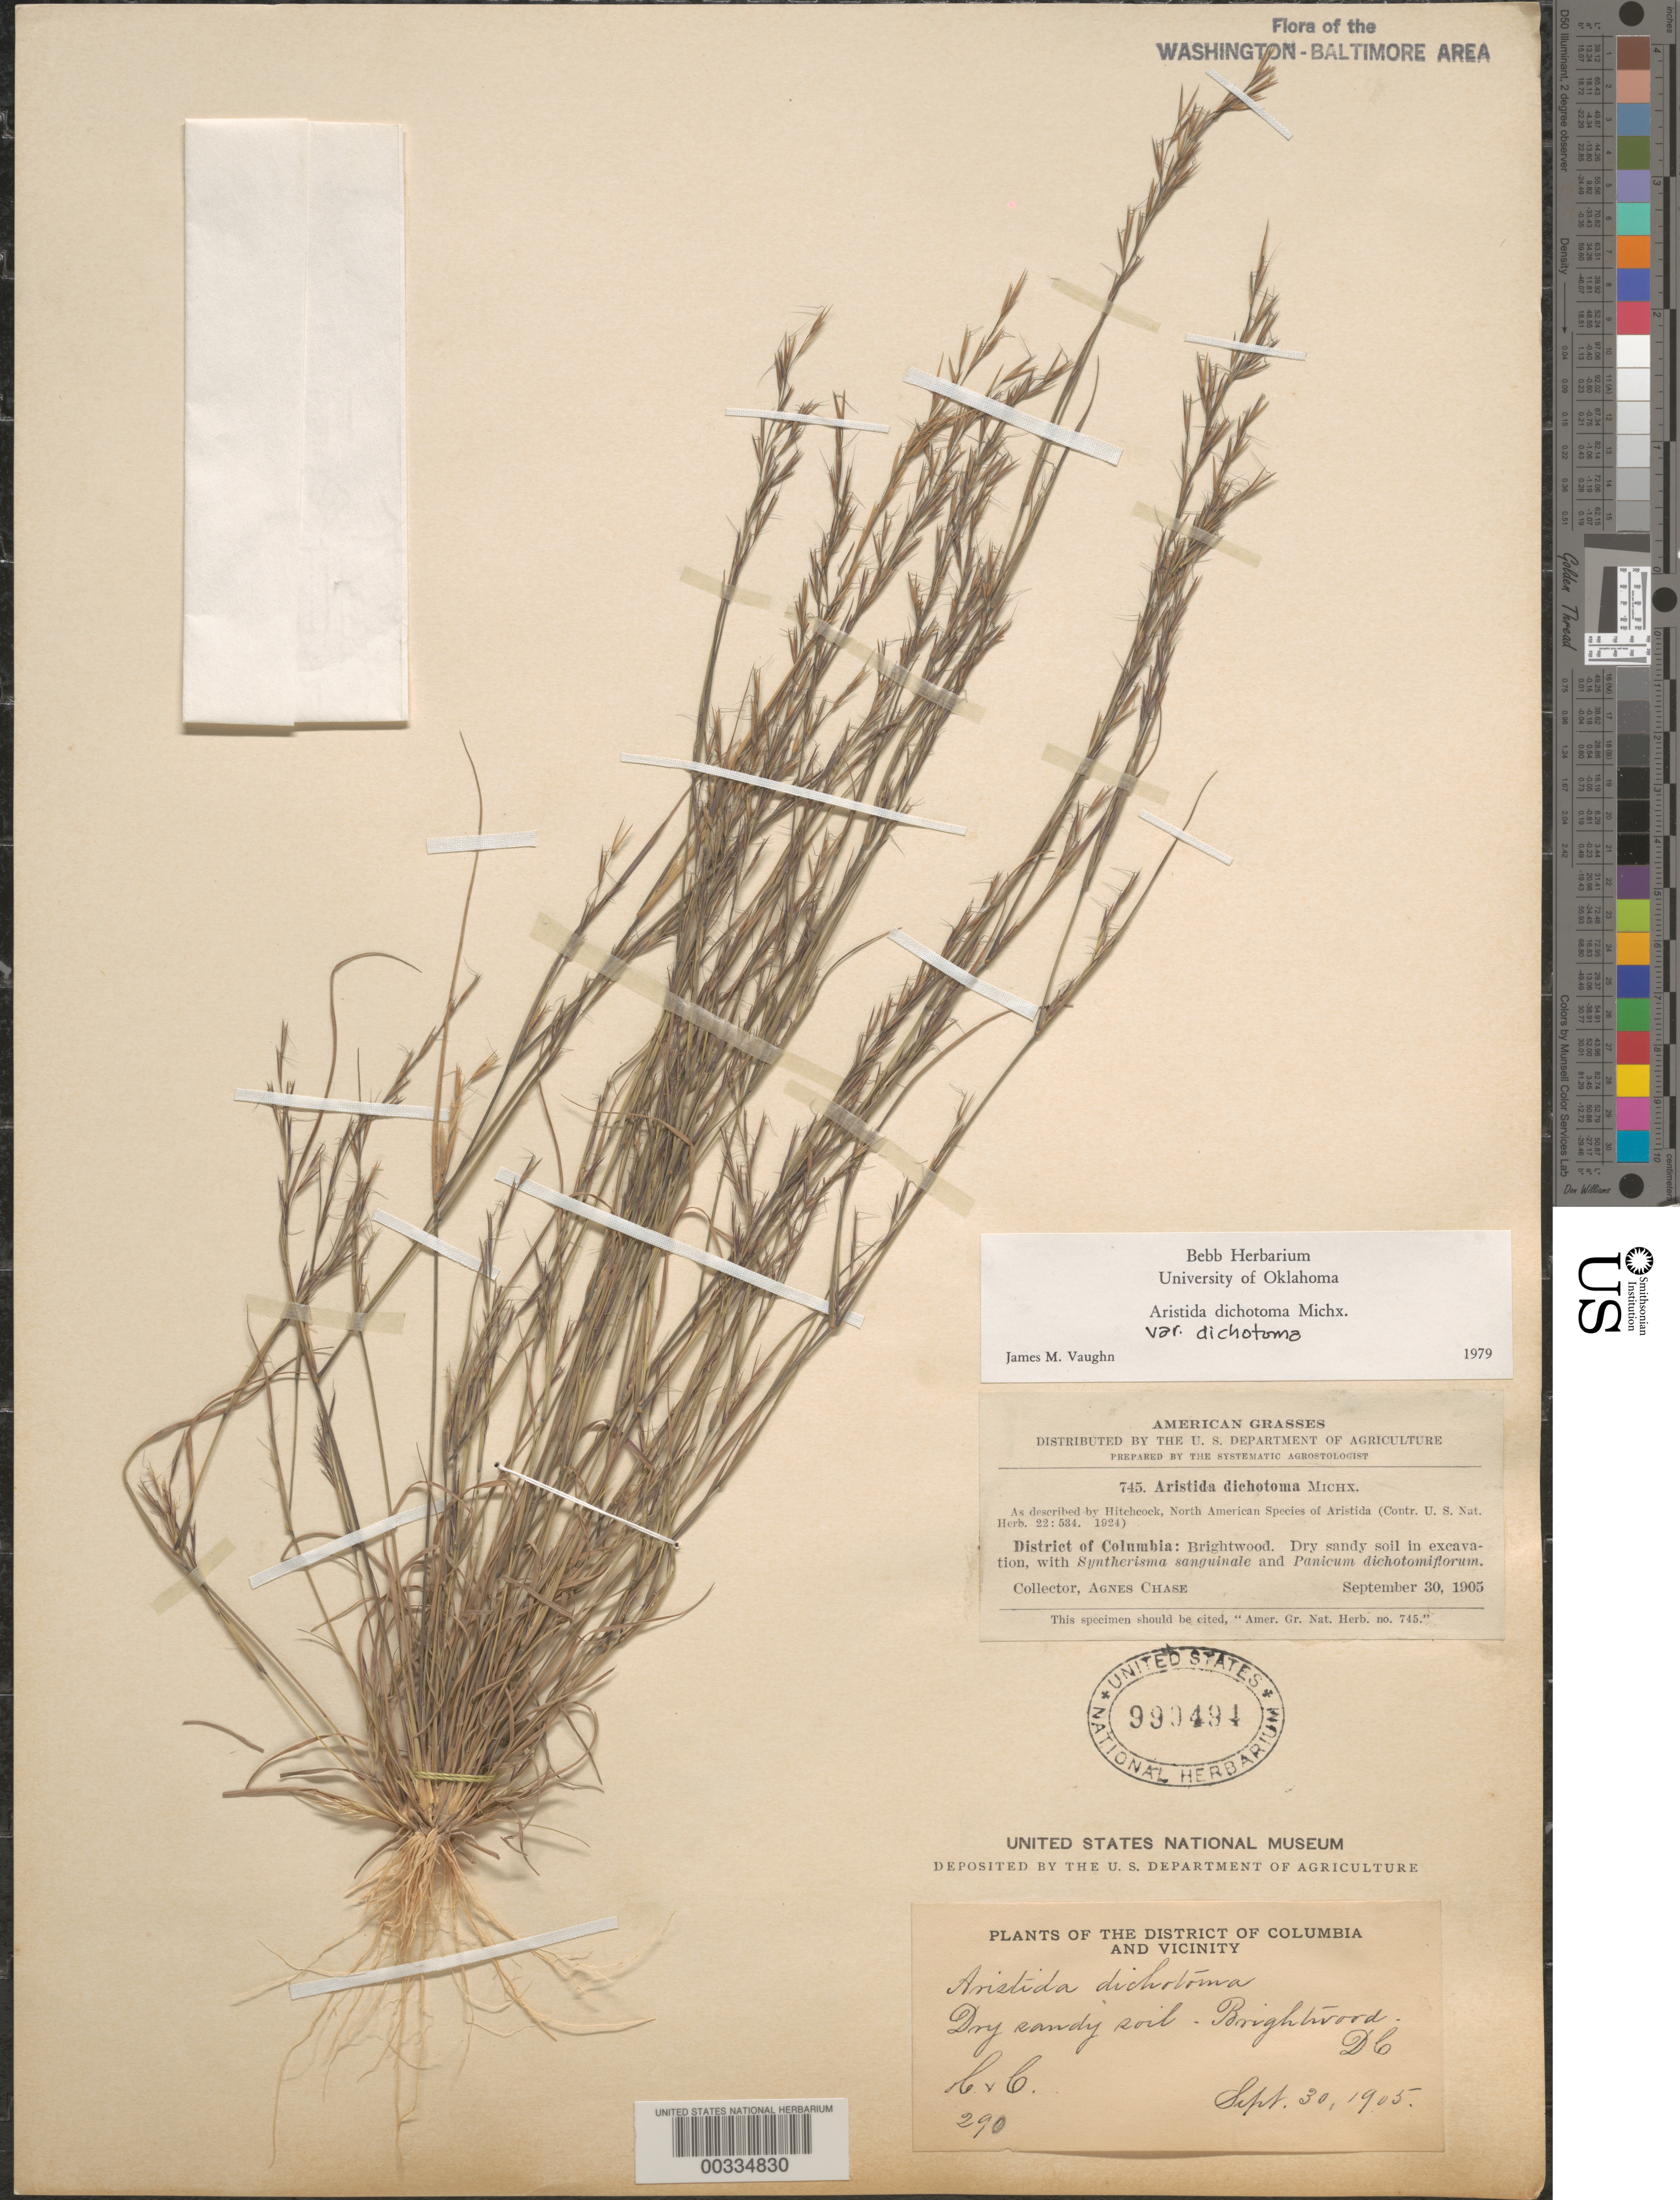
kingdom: Plantae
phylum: Tracheophyta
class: Liliopsida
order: Poales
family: Poaceae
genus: Aristida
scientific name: Aristida dichotoma var. dichotoma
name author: Michx.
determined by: Vaughn, J. M.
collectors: A. Chase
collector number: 290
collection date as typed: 30 Sep 1905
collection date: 1905-09-30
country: United States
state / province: District of Columbia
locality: Brightwood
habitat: Dry sandy soil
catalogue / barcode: US 990494